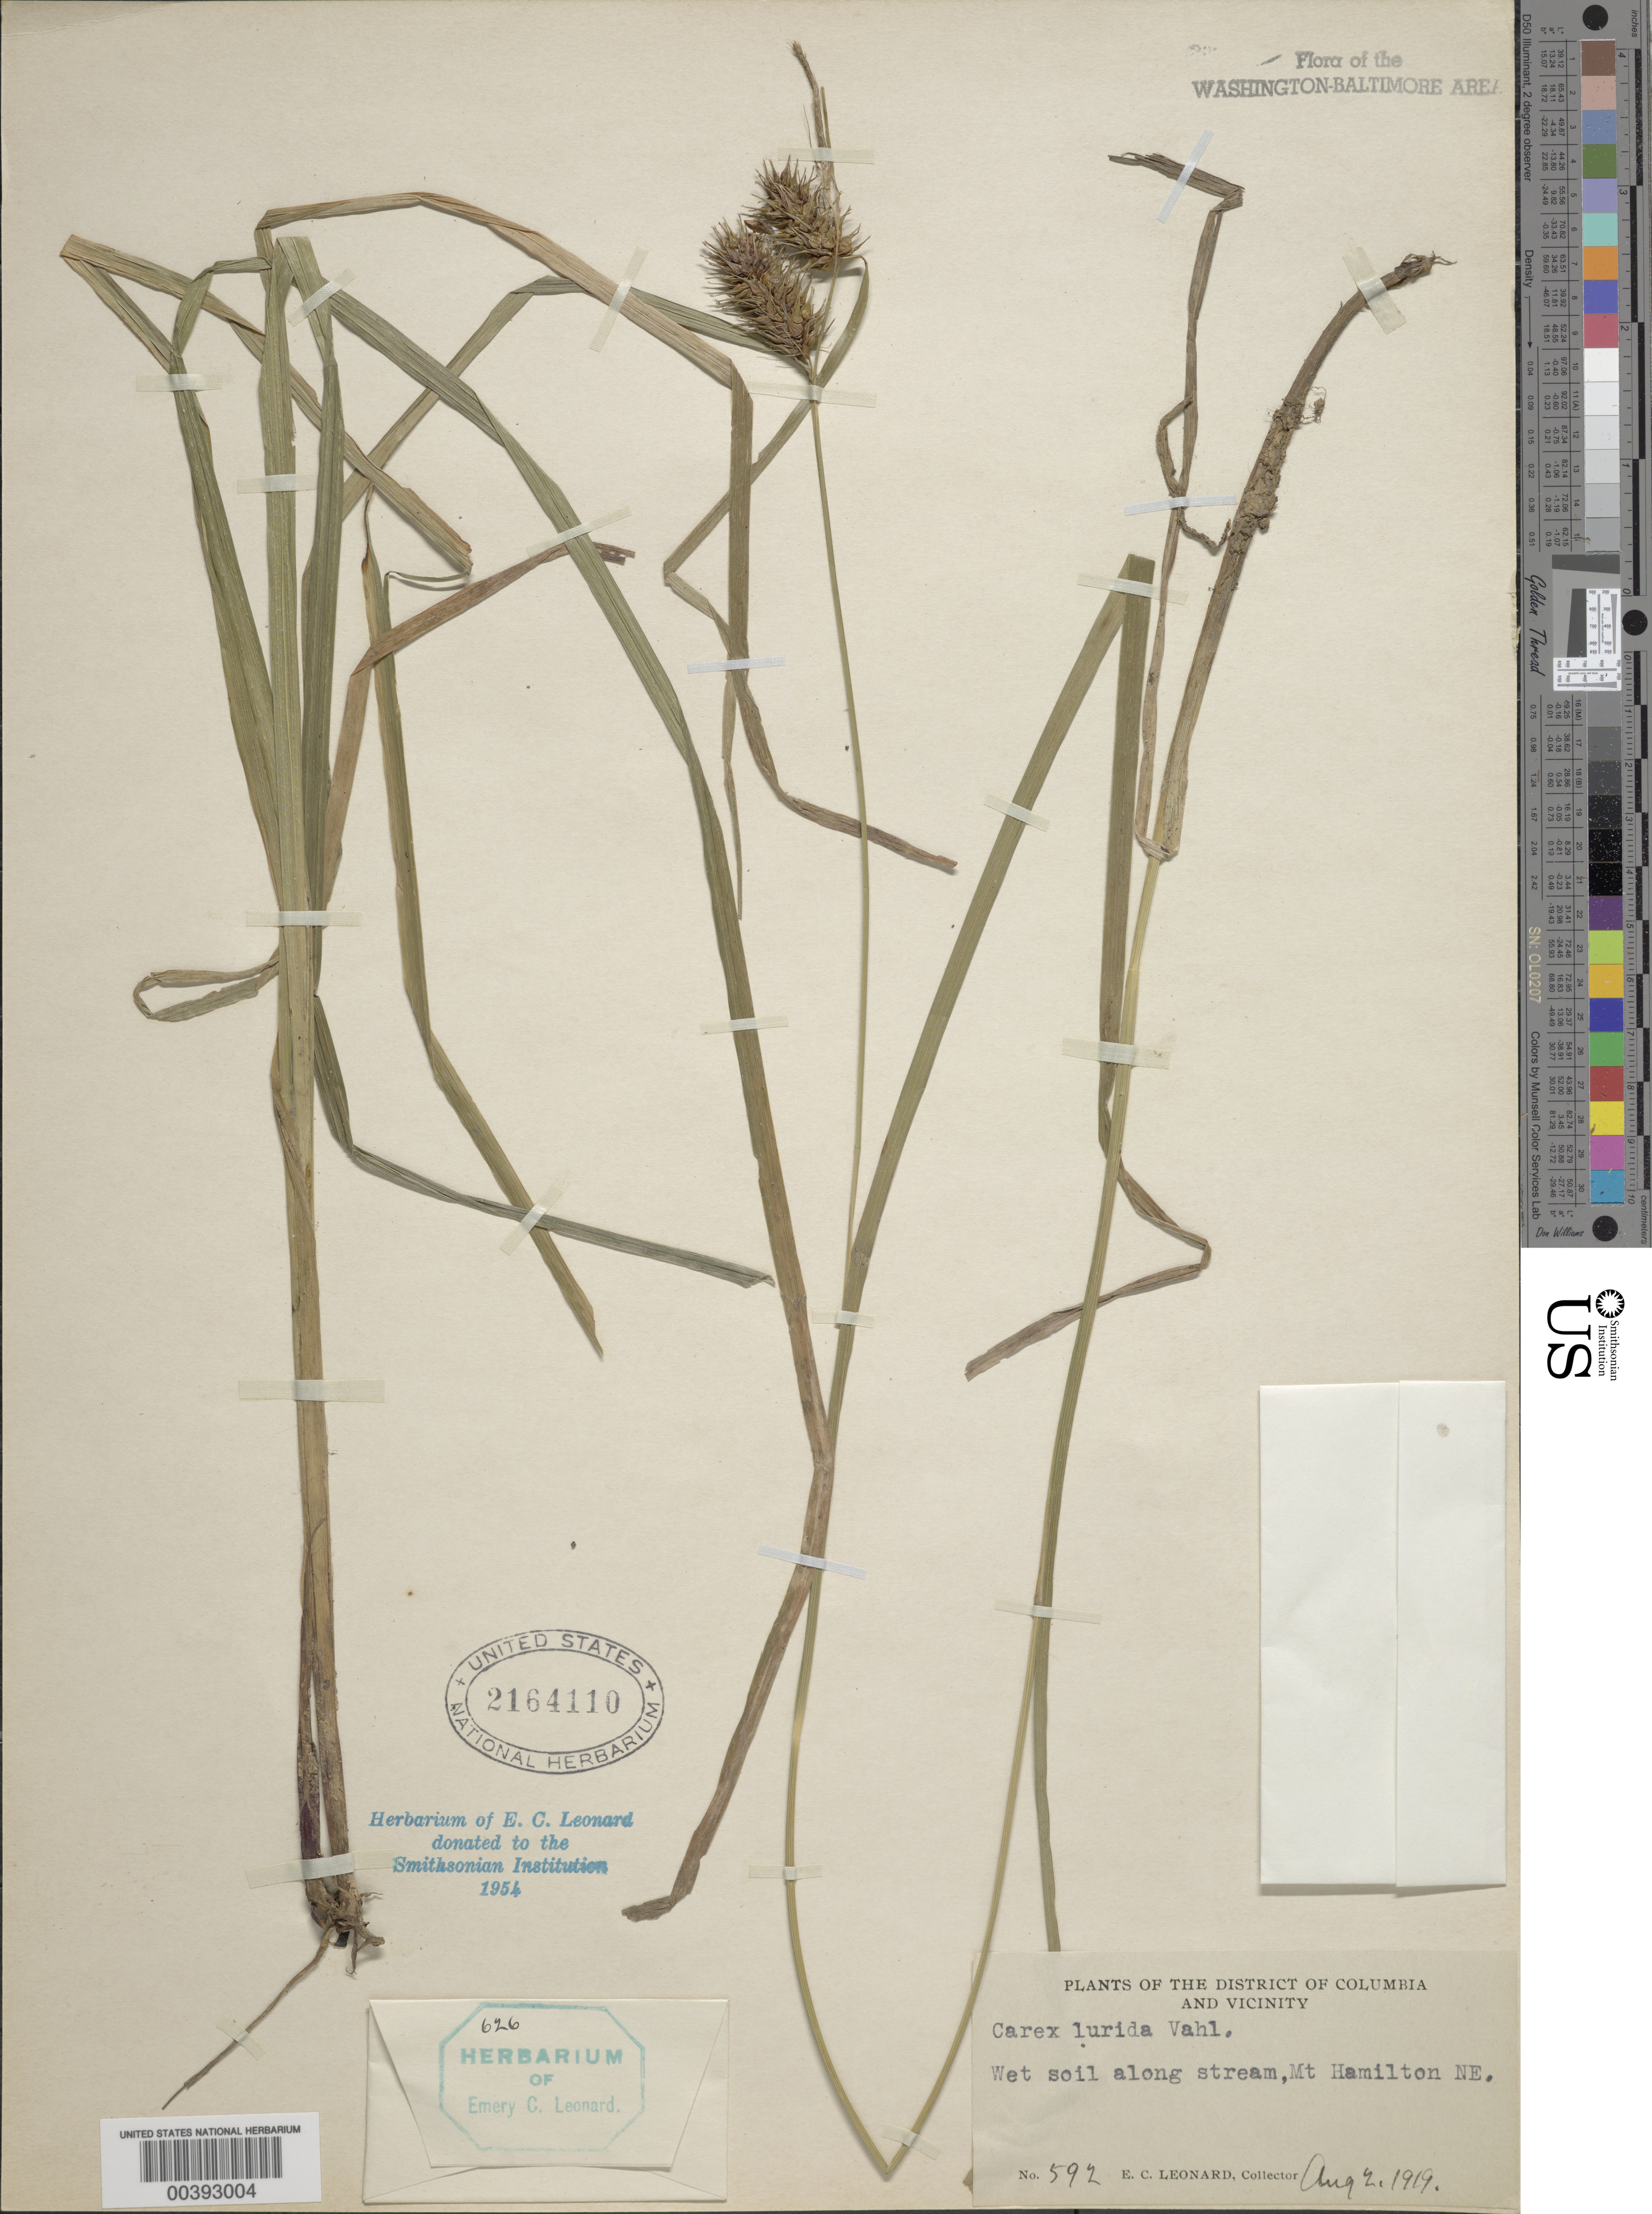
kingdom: Plantae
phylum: Tracheophyta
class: Liliopsida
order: Poales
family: Cyperaceae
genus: Carex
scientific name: Carex lurida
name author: Wahlenb.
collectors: E. C. Leonard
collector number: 592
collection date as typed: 02 Aug 1919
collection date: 1919-08-02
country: United States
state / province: District of Columbia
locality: Mount Hamilton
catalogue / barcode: US 2164110